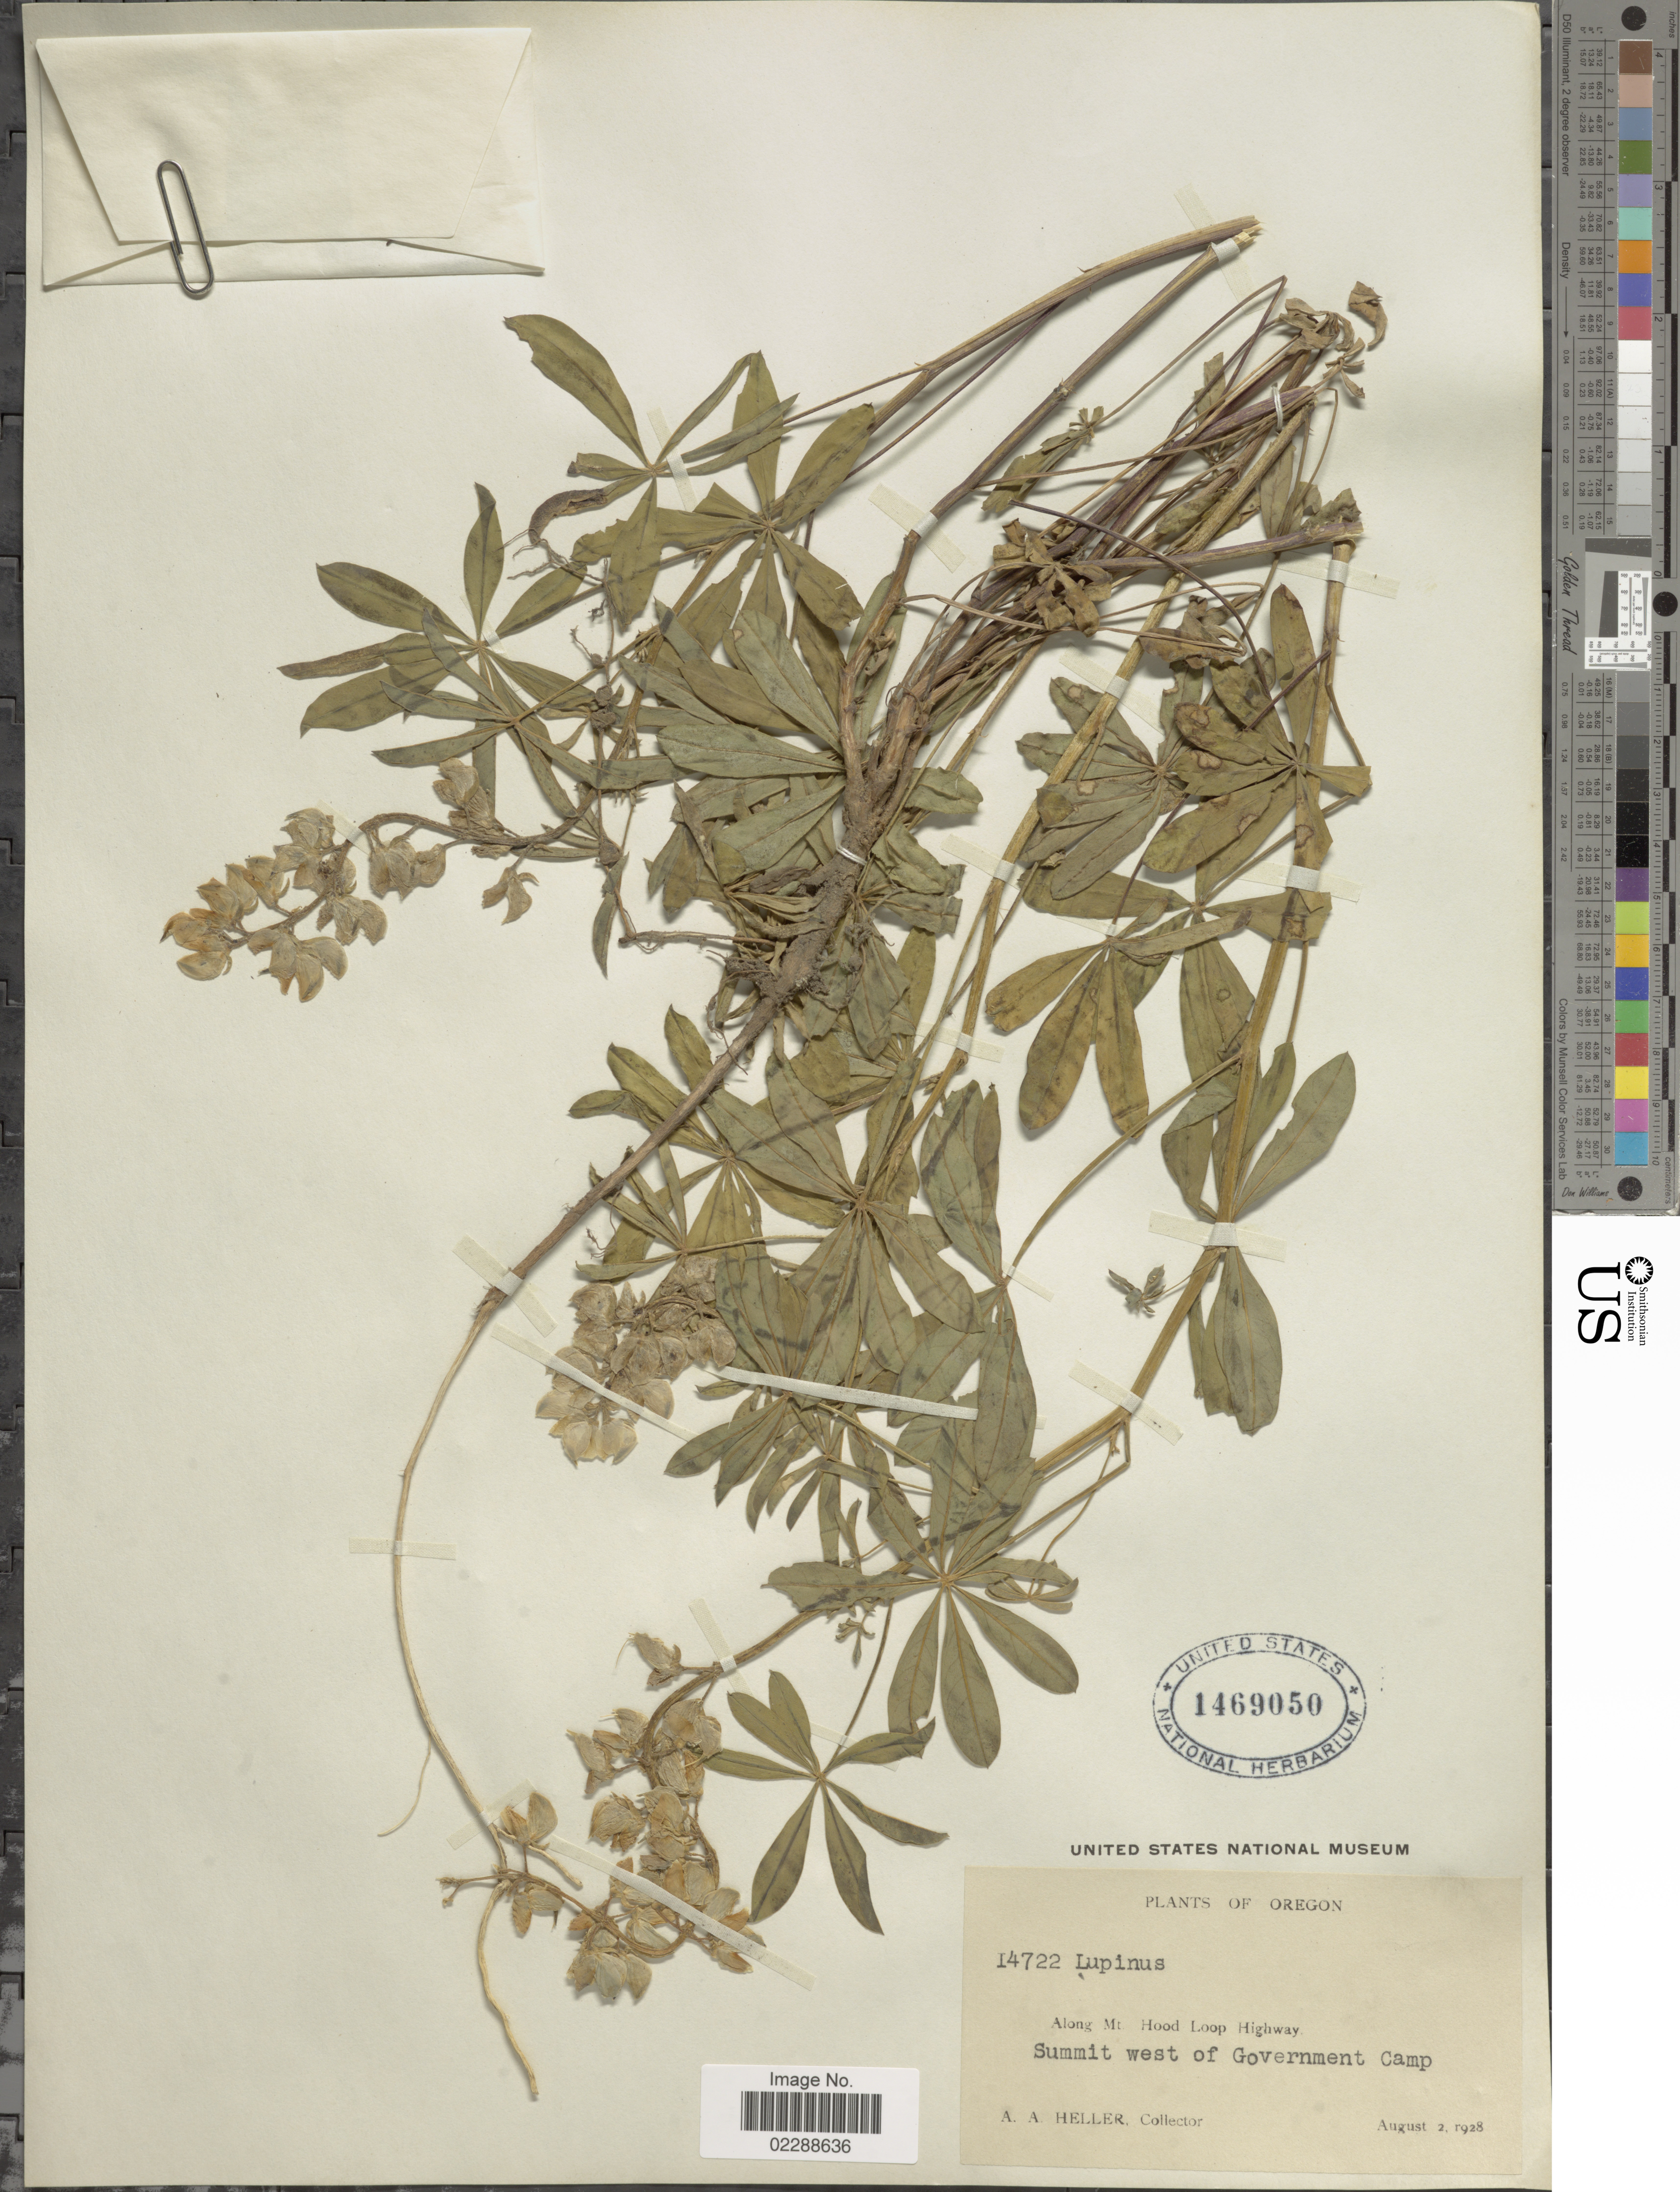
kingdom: Plantae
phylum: Tracheophyta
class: Magnoliopsida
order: Fabales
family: Fabaceae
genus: Lupinus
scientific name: Lupinus sp.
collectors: A. A. Heller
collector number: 14722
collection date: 1928-08-02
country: United States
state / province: Oregon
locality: Along Mt. Hood Loop Highway, Summit west of Government Camp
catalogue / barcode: US 1469050